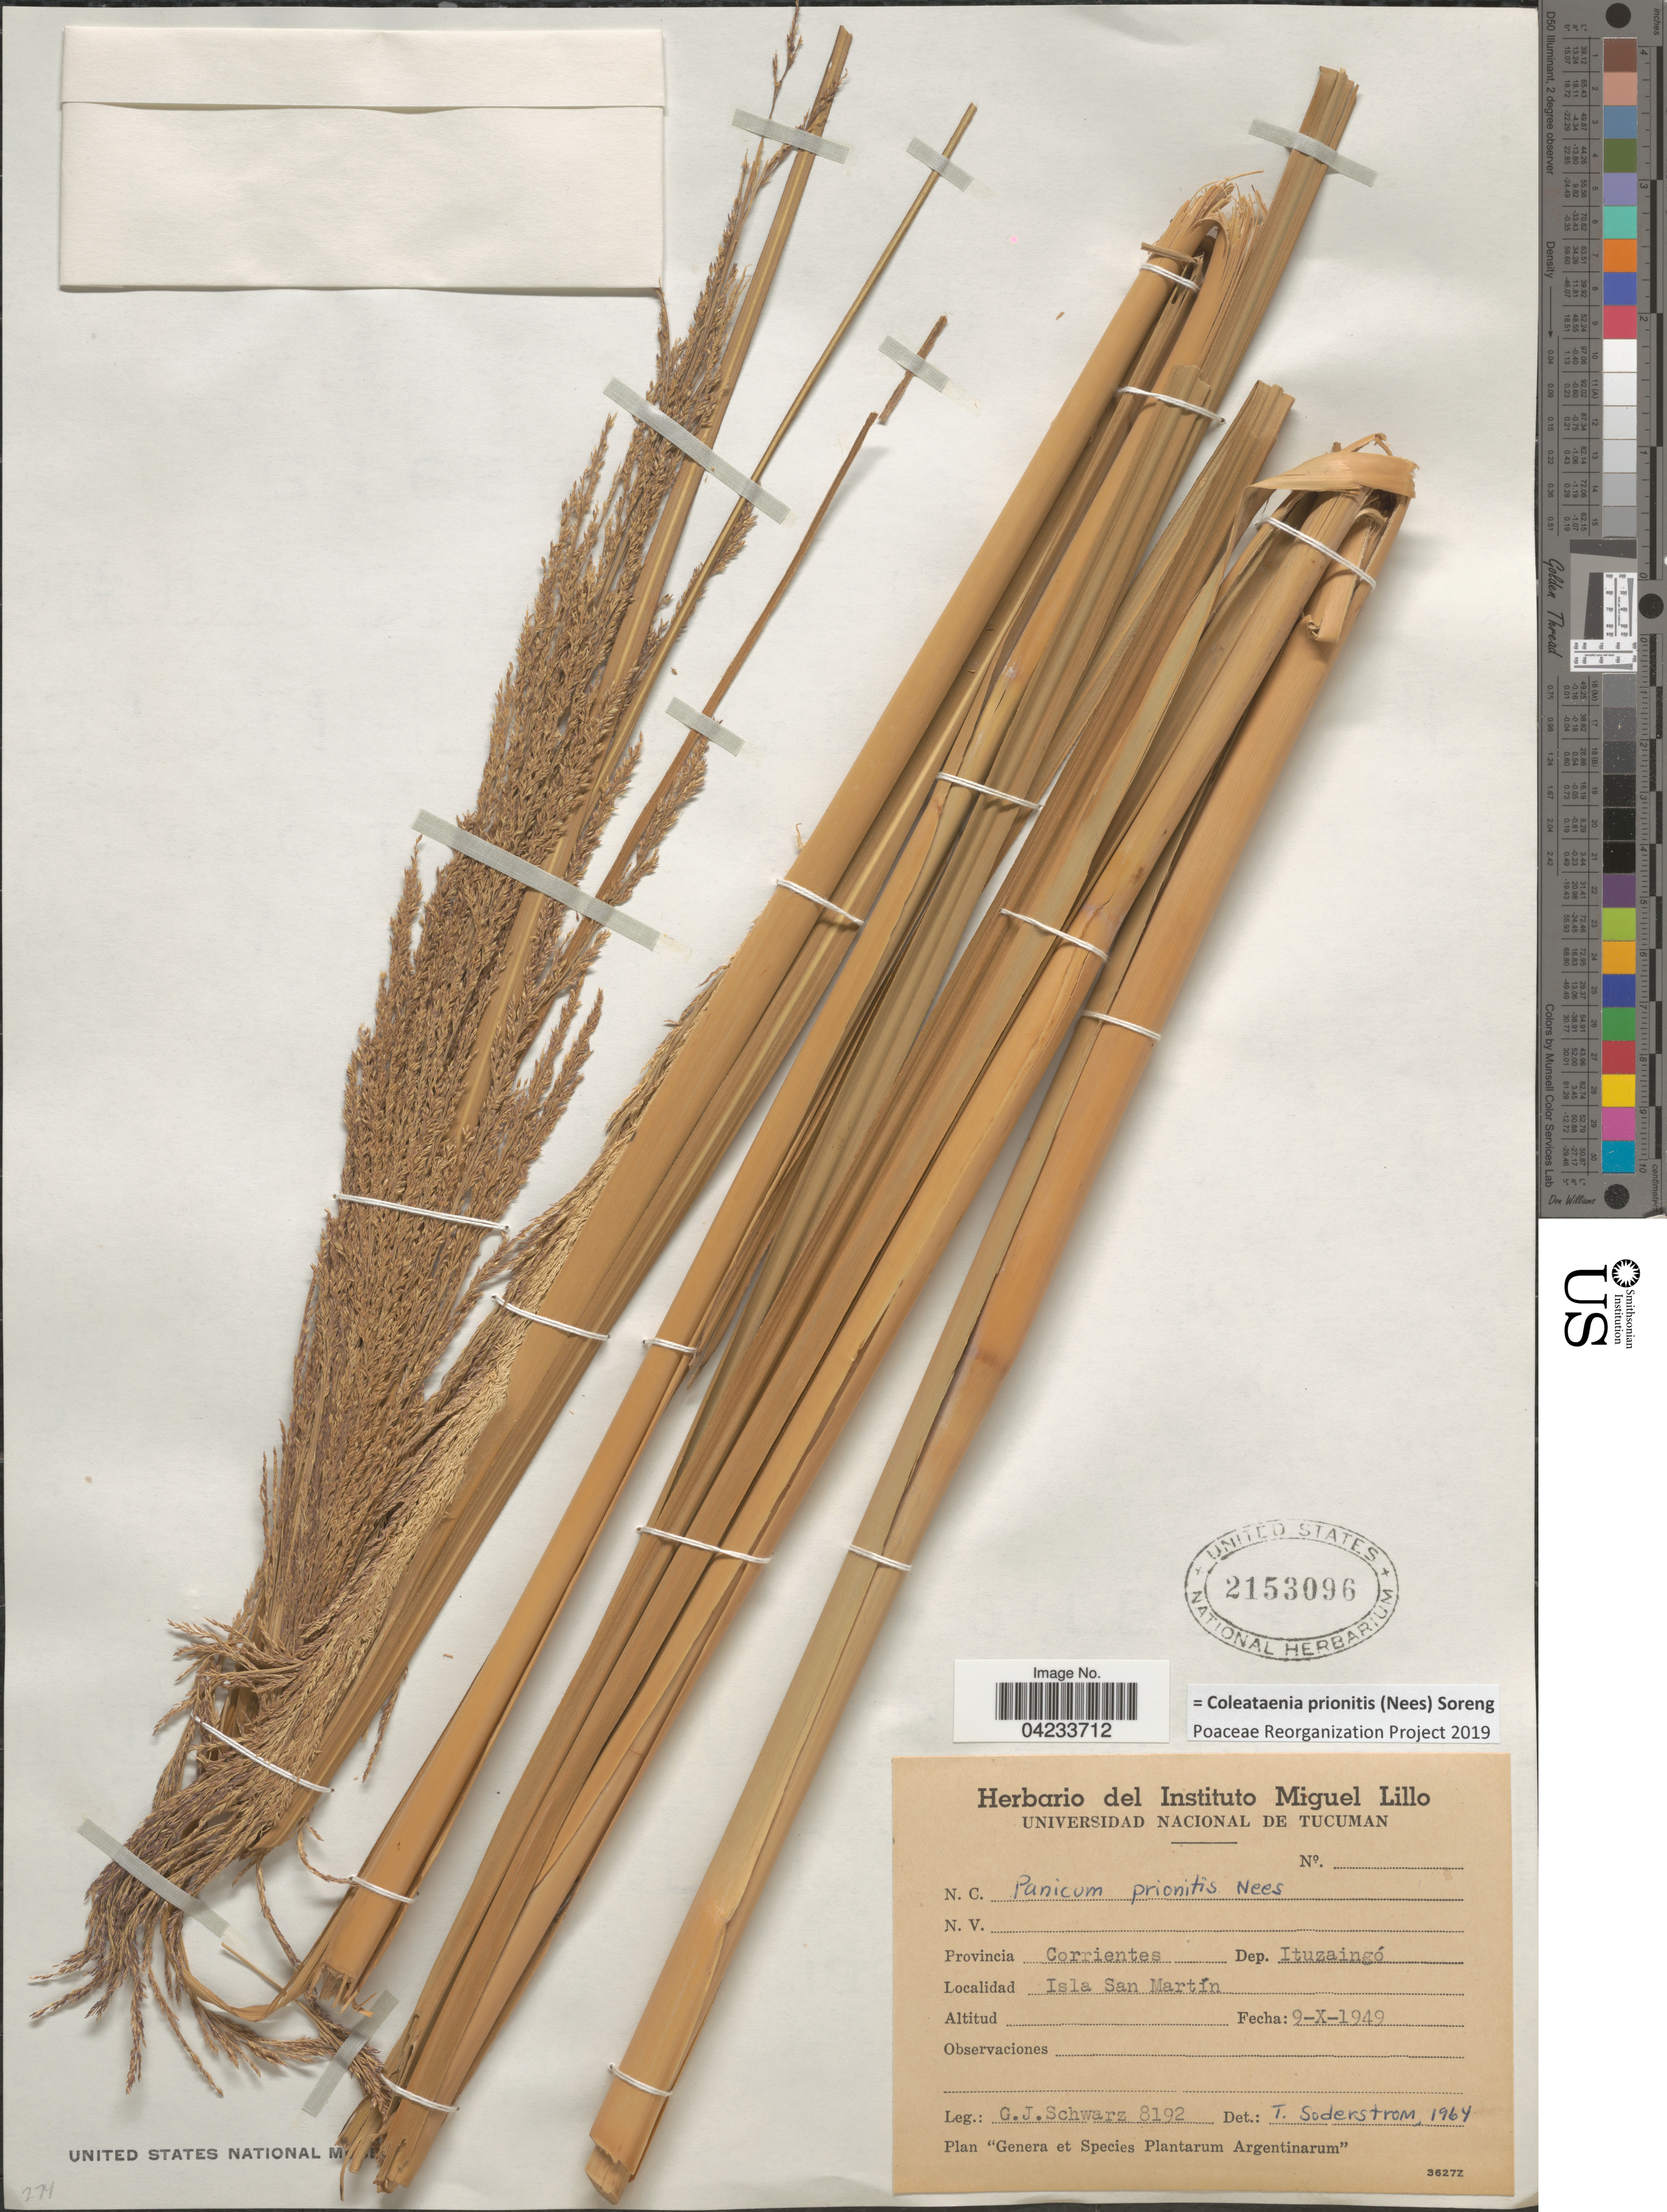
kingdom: Plantae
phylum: Tracheophyta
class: Liliopsida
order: Poales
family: Poaceae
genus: Coleataenia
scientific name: Coleataenia prionitis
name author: (Nees) Soreng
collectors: G. J. Schwarz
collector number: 8192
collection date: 1949-10-09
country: Argentina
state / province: Corrientes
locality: Dep. Ituzaingó. Isla San Martín.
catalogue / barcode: US 2153096